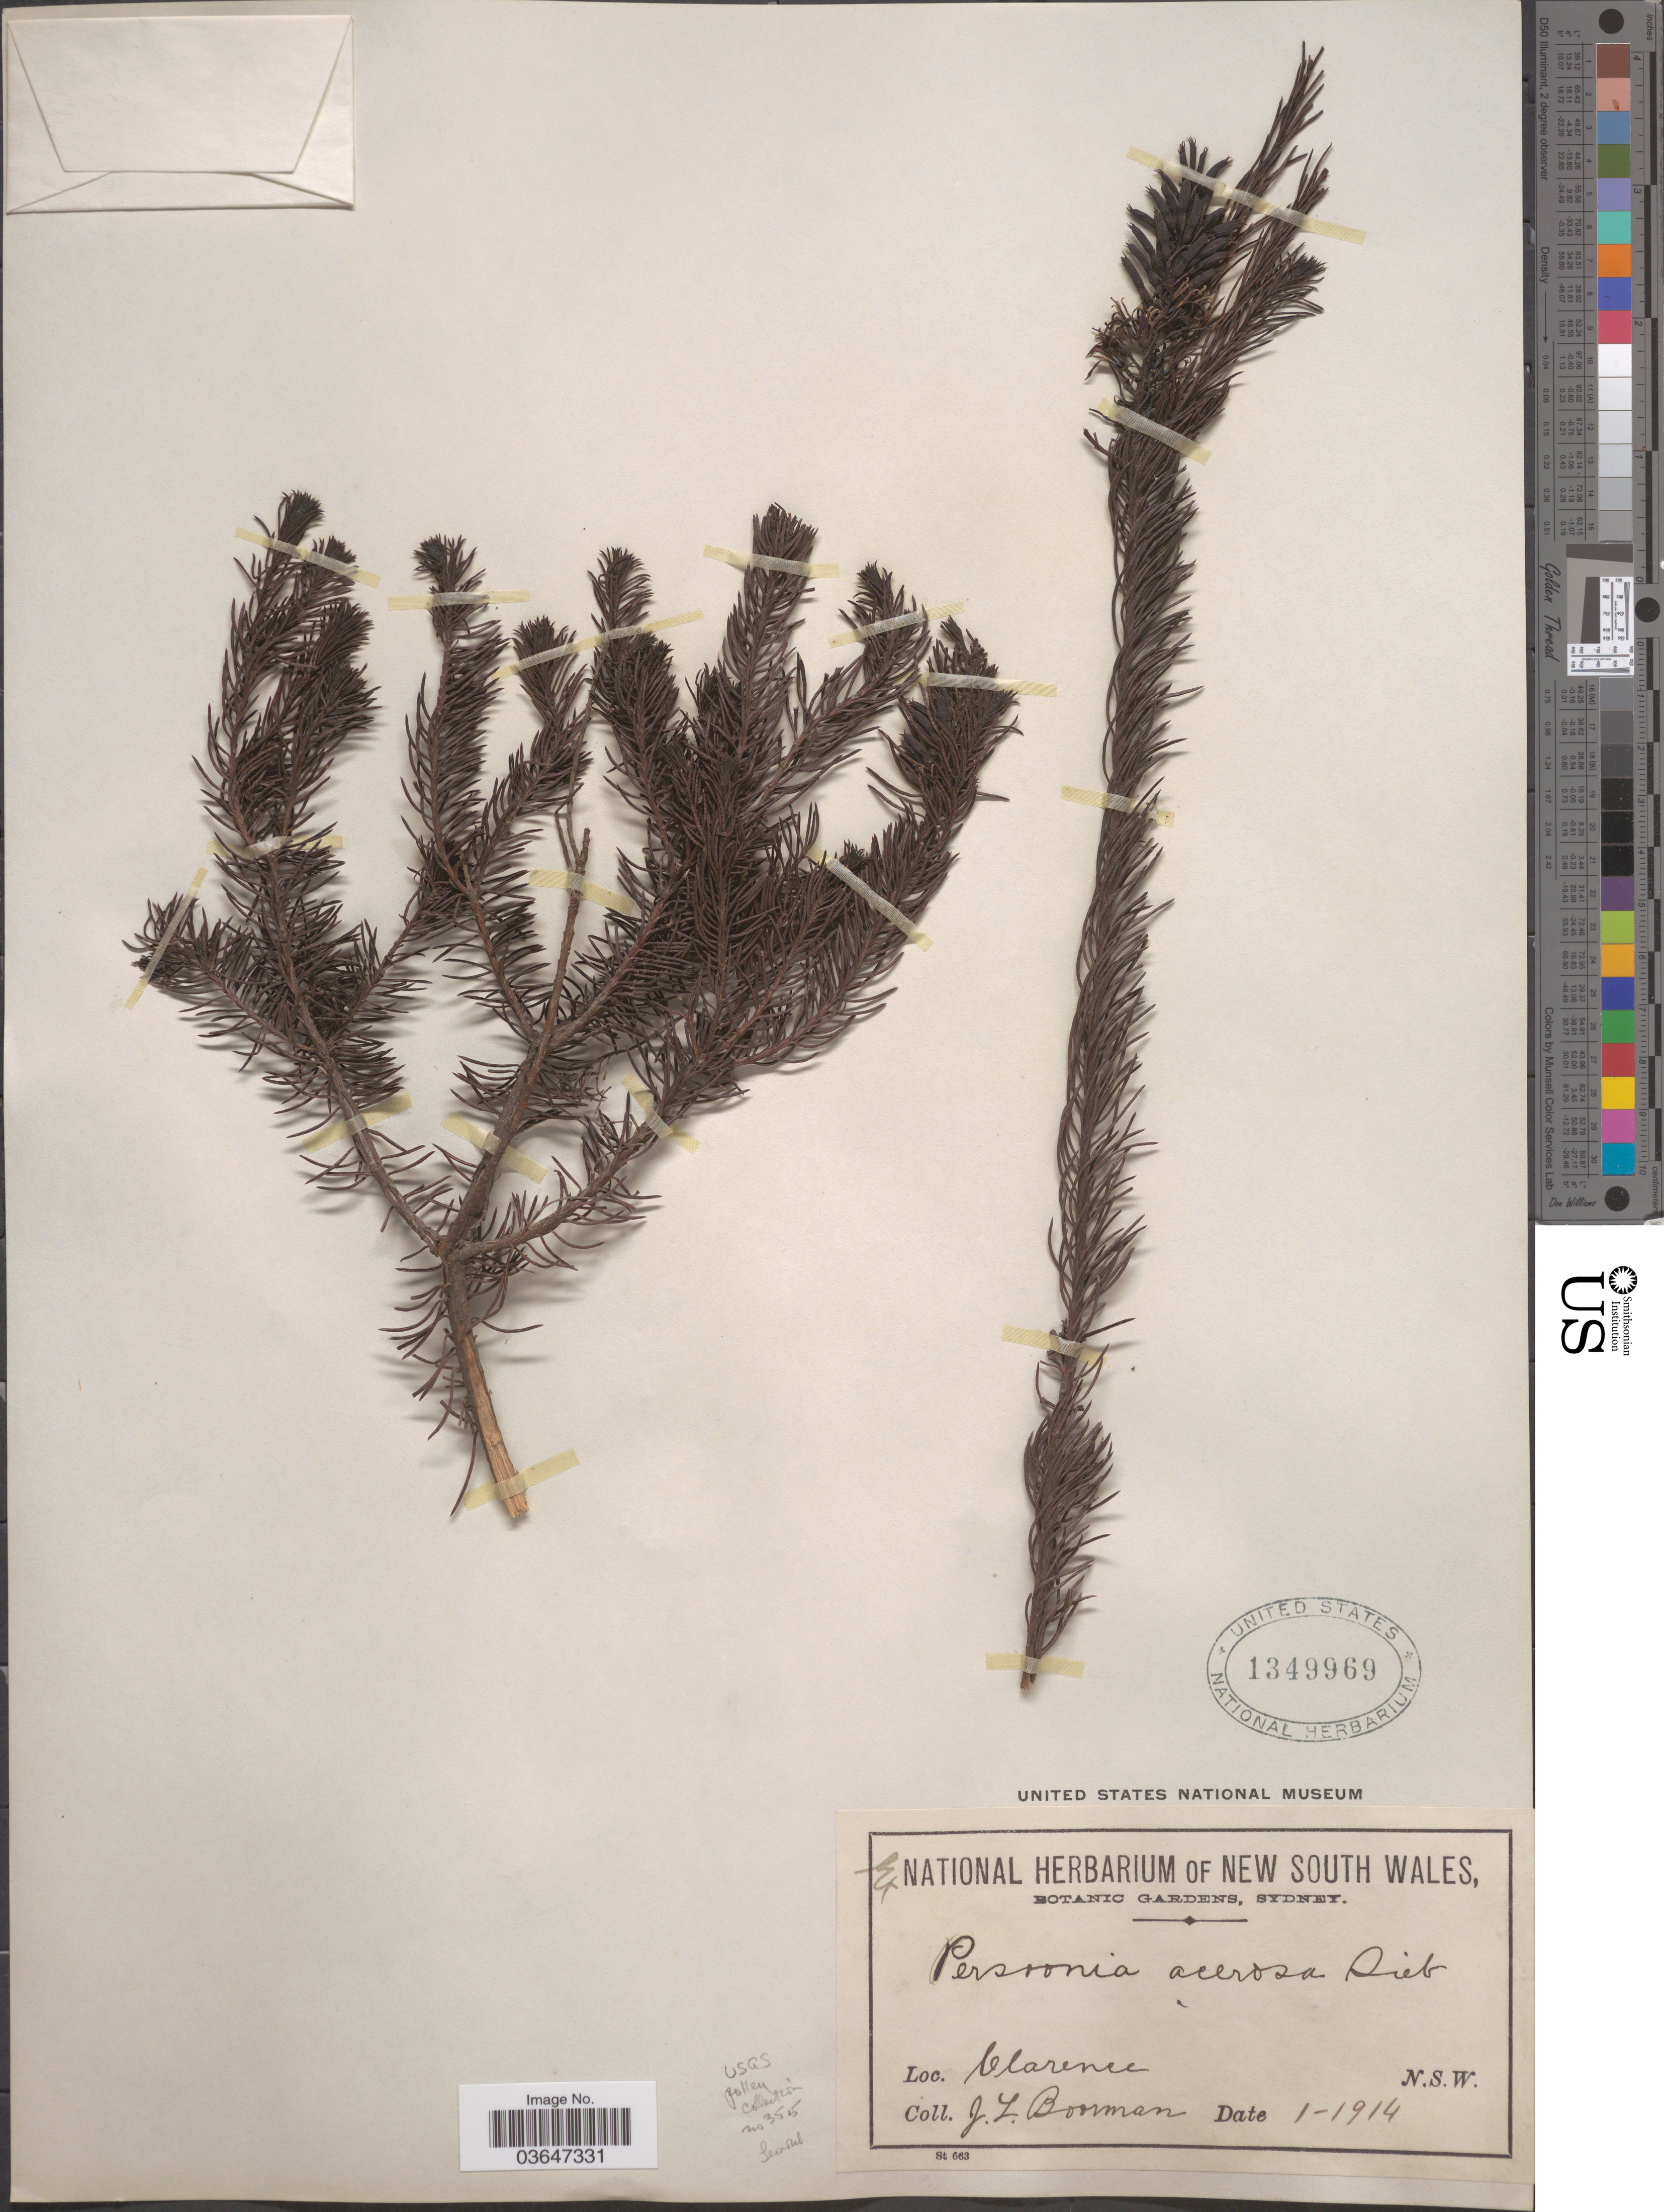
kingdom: Plantae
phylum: Tracheophyta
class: Magnoliopsida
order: Proteales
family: Proteaceae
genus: Persoonia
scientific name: Persoonia acerosa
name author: Sieber ex Schult.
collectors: J. Boorman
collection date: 1914-01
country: Australia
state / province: New South Wales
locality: Clarence.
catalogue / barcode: US 1349969